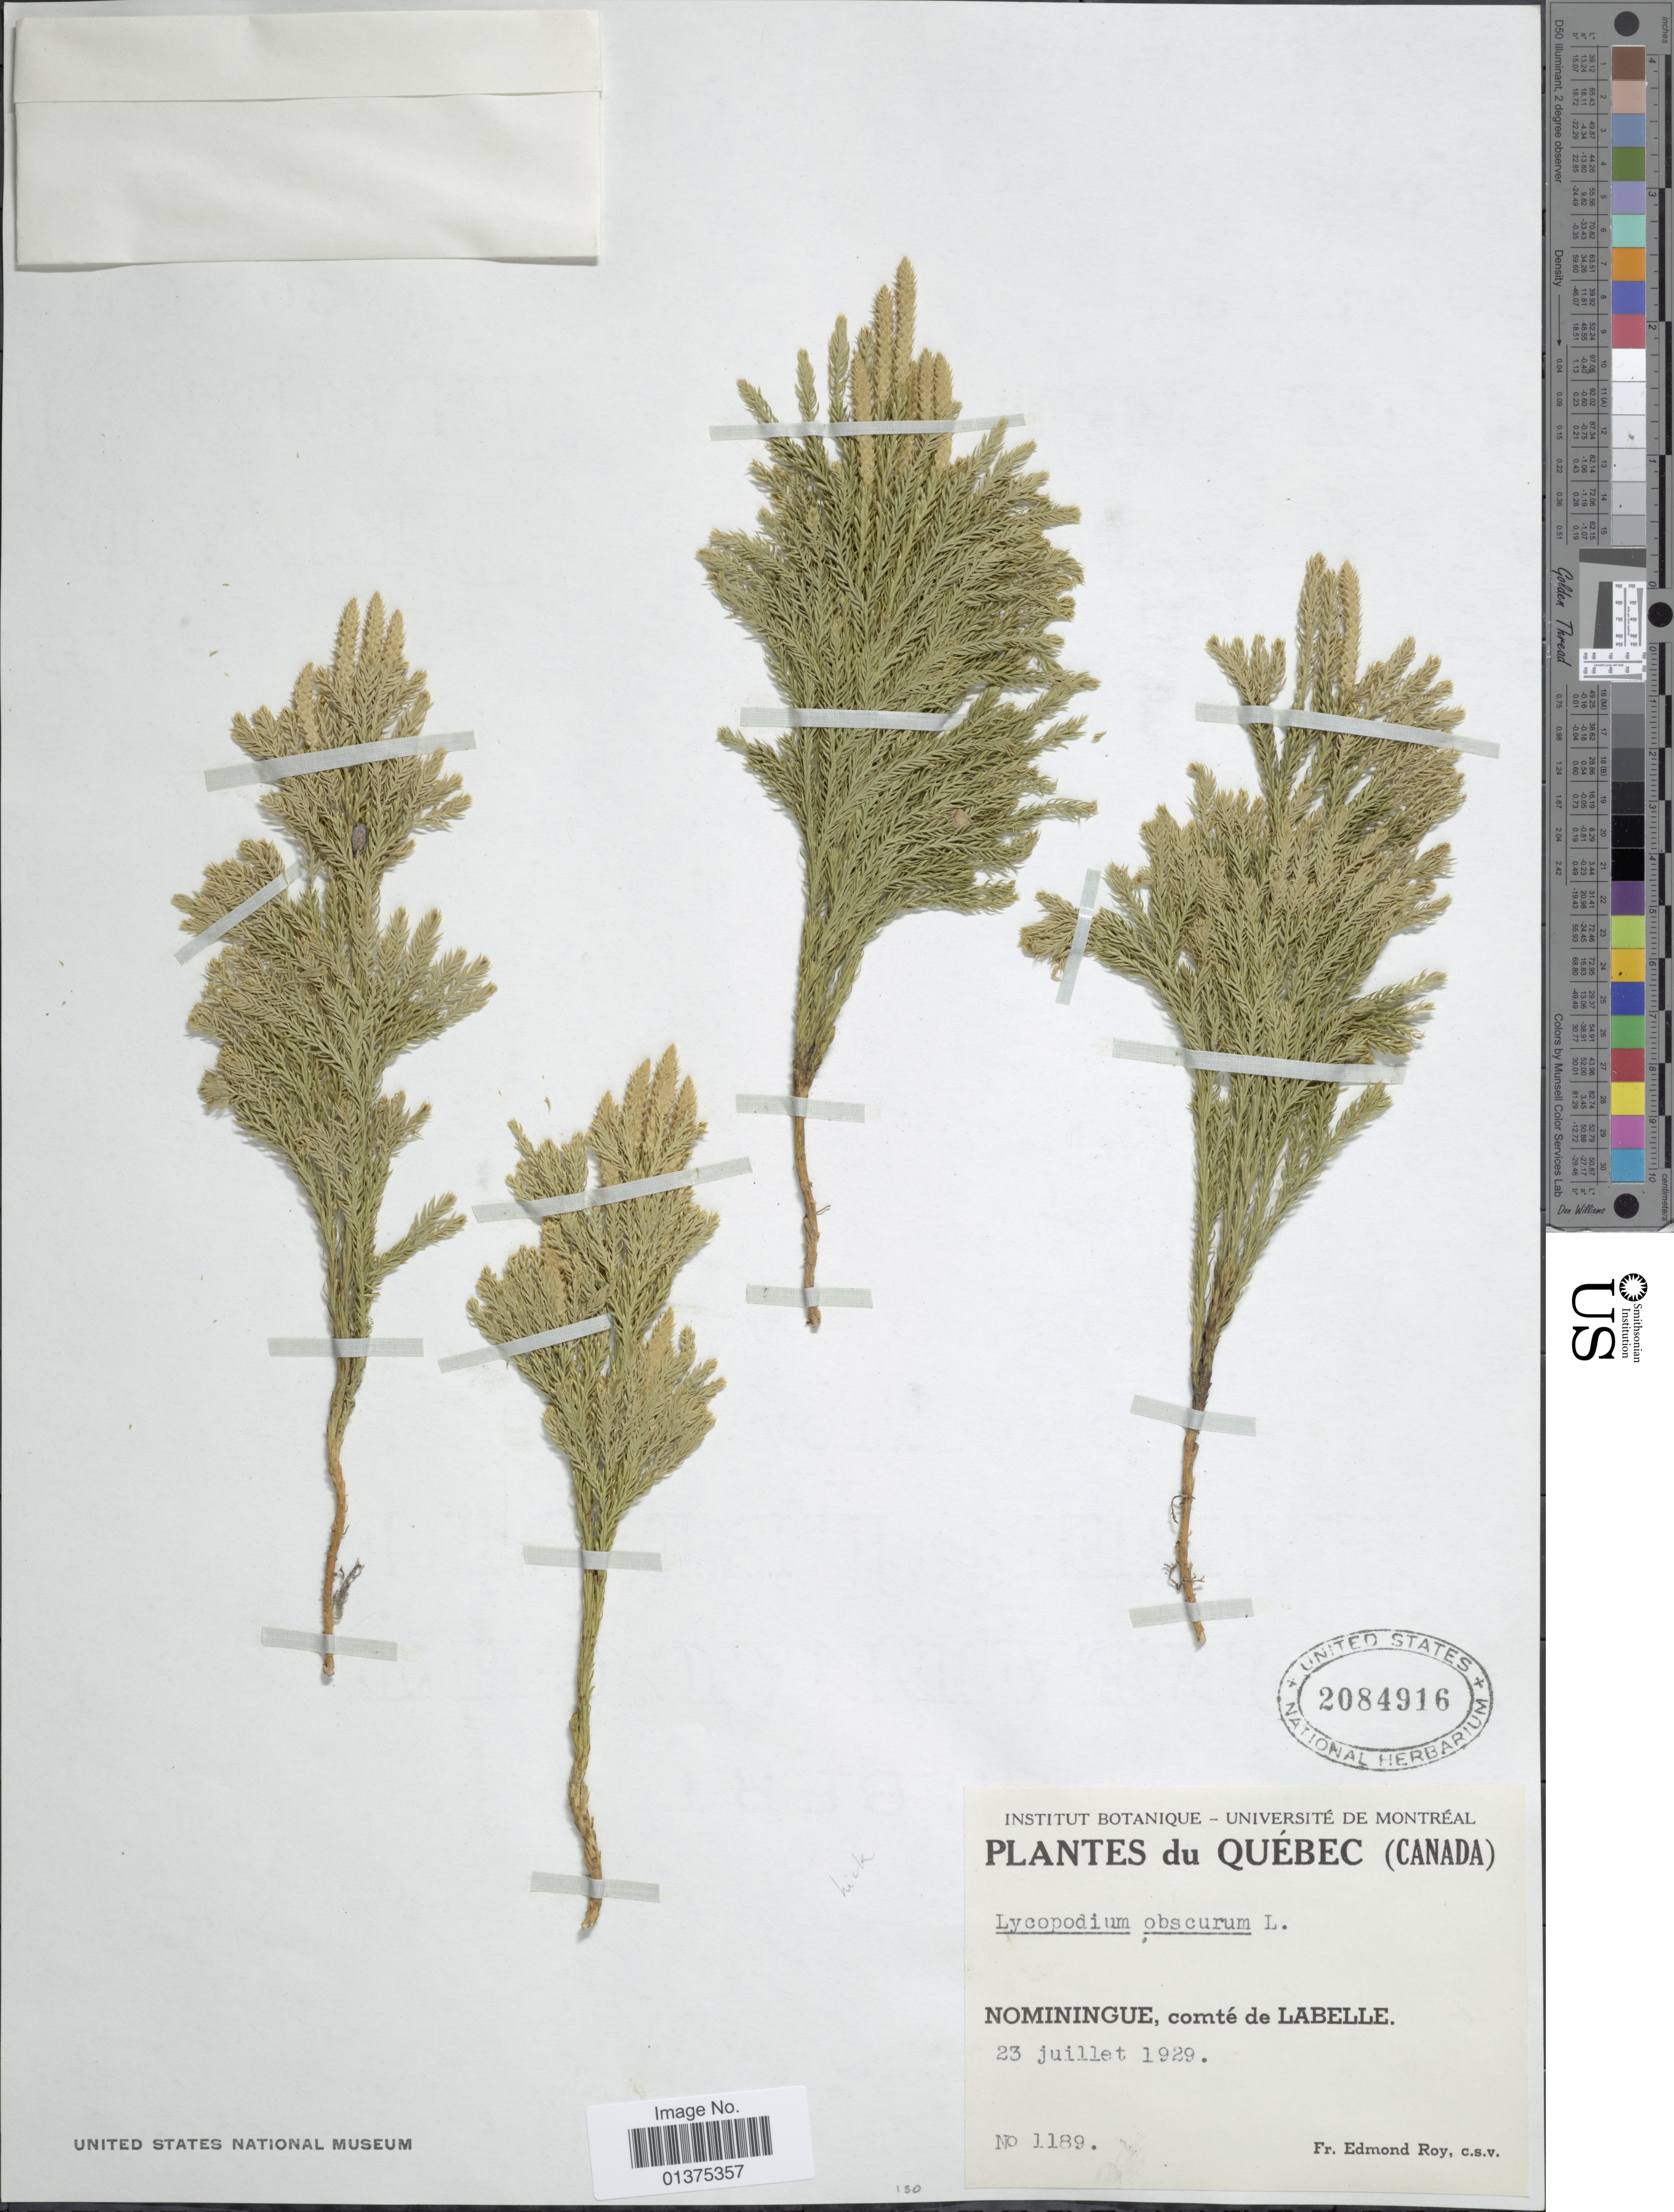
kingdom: Plantae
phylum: Tracheophyta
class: Lycopodiopsida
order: Lycopodiales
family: Lycopodiaceae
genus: Dendrolycopodium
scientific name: Dendrolycopodium hickeyi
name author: (W.H. Wagner et al.) A. Haines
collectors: E. Roy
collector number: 1189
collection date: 1929-07-23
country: Canada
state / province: Quebec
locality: Nominingue, comté de Labelle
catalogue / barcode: US 2084916